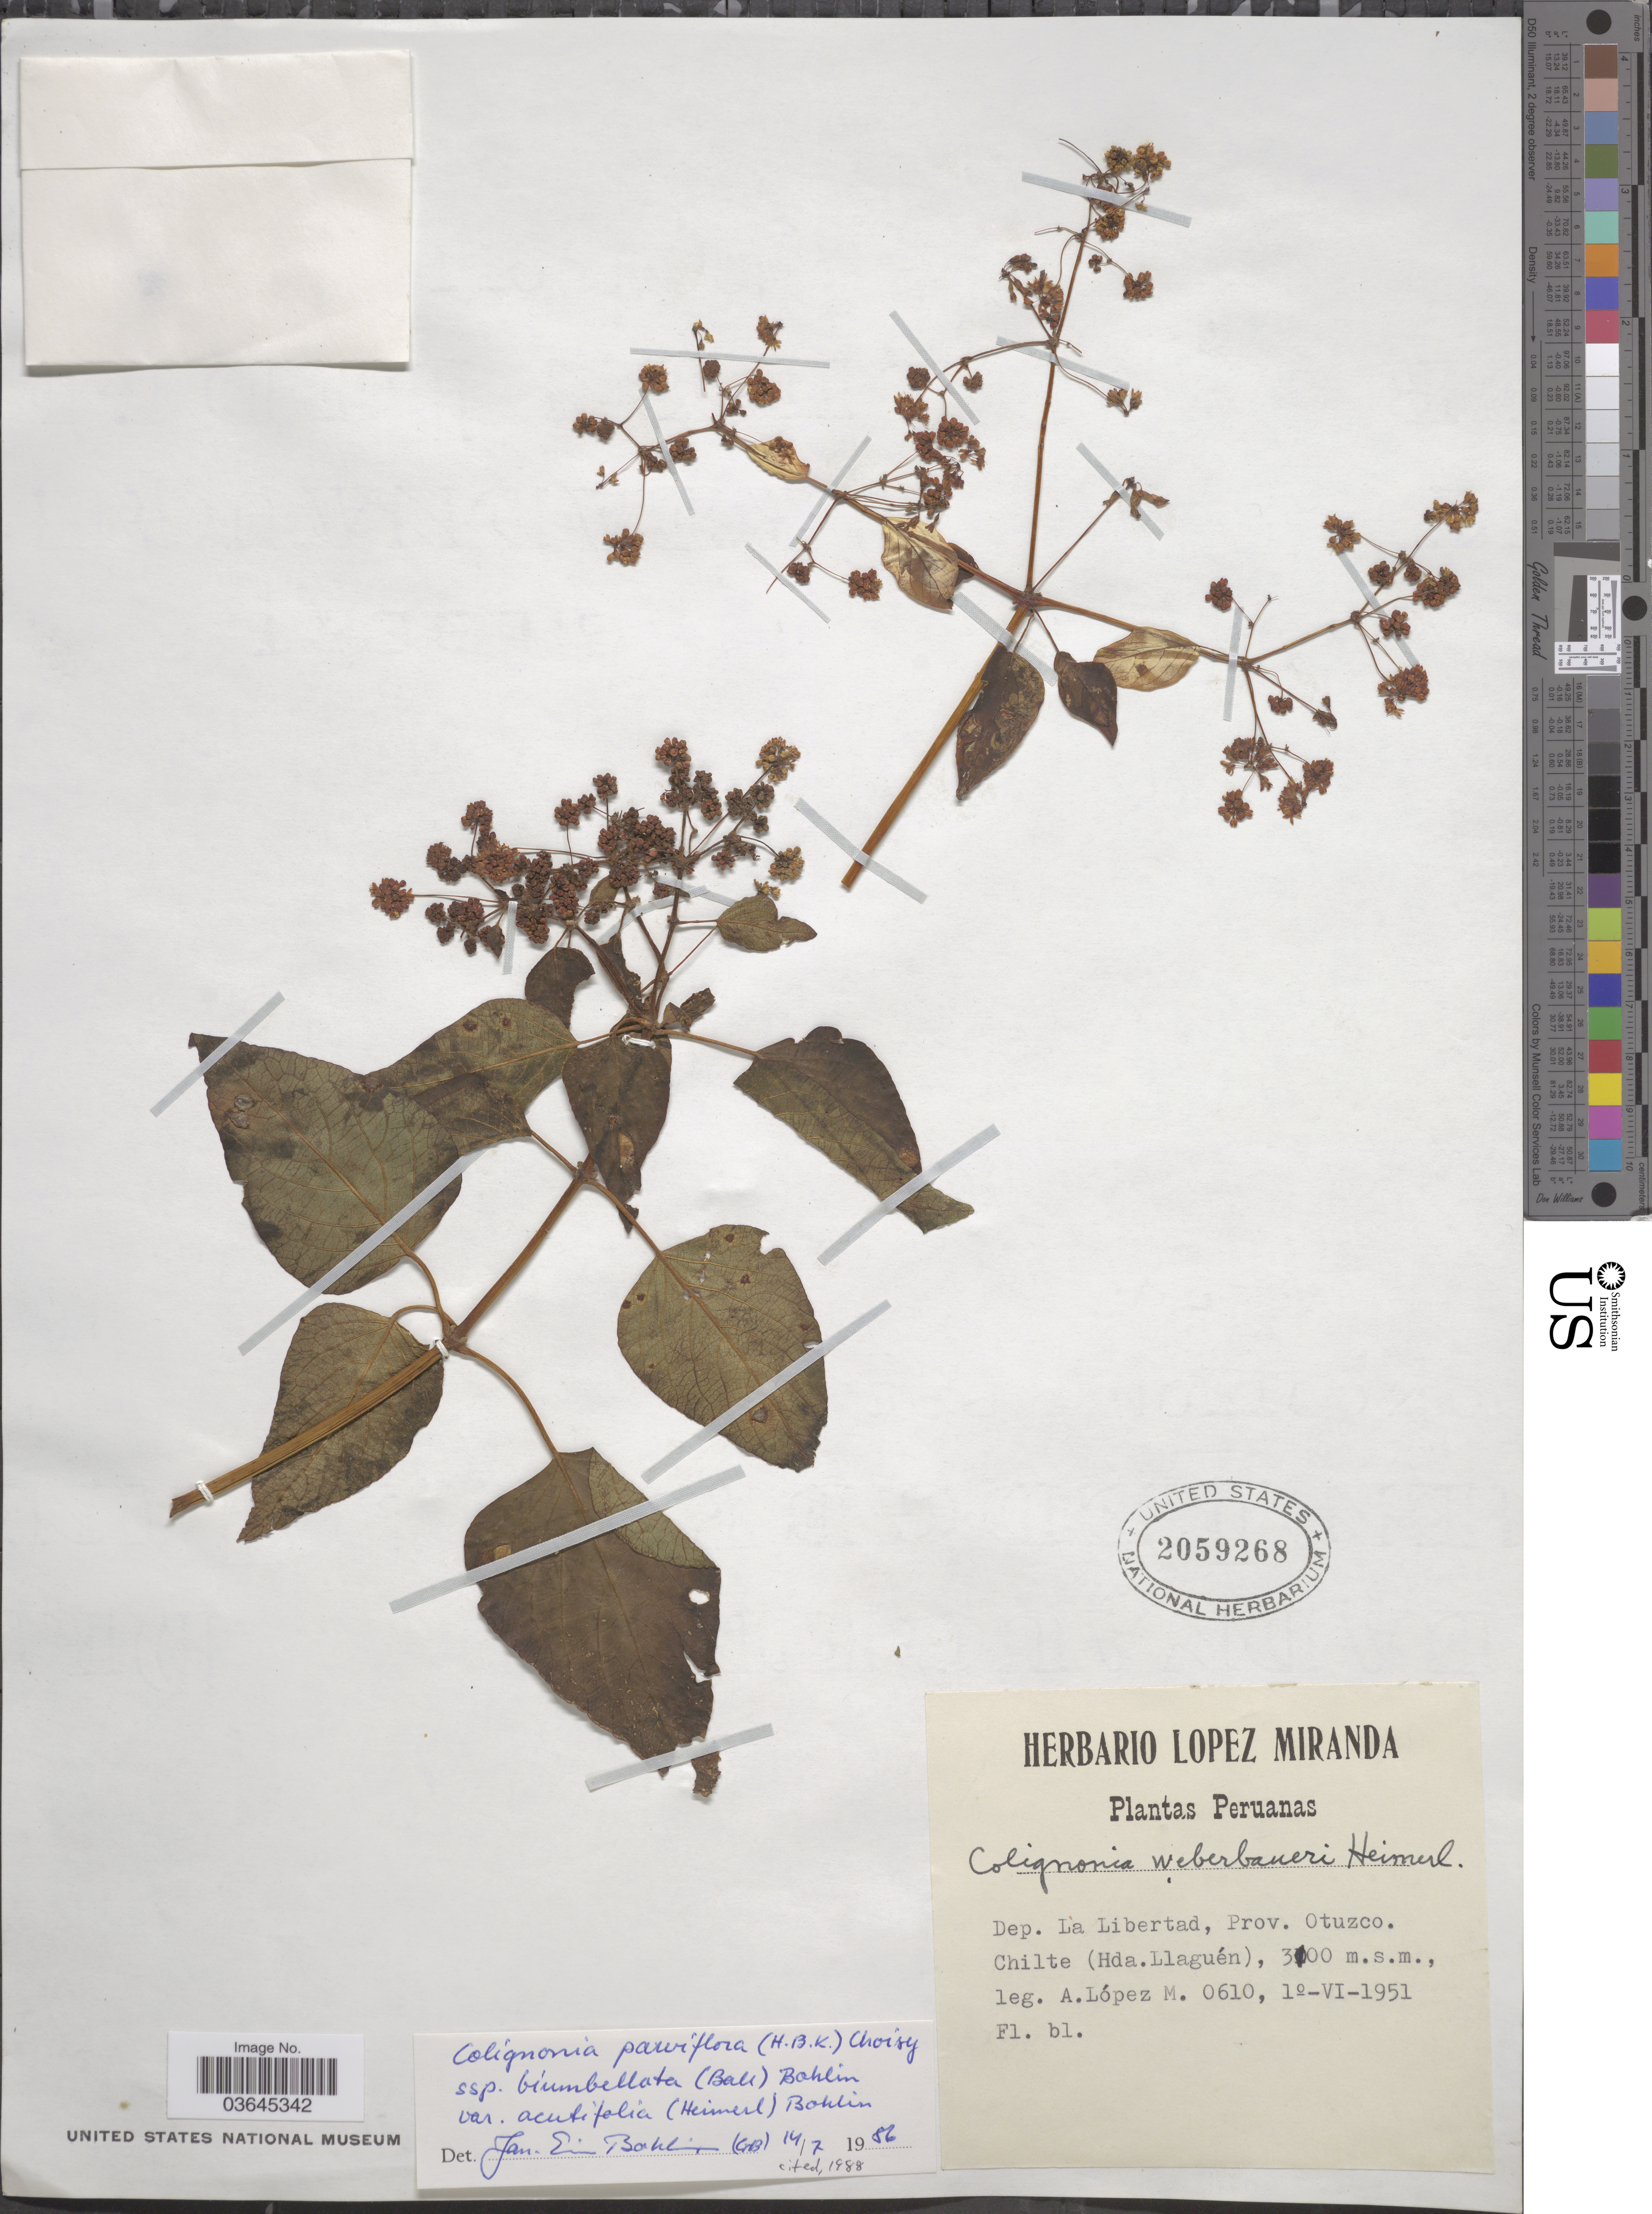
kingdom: Plantae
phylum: Tracheophyta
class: Magnoliopsida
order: Caryophyllales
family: Nyctaginaceae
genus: Colignonia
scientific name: Colignonia parviflora var. acutifolia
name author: (Heimerl) J.E. Bohlin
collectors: A. López M.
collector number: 0610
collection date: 1951-06-01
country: Peru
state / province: La Libertad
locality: Dep. La Libertad, Prov. Cuzco. Chilte (Hda. Llaguén).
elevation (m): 3100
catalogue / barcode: US 2059268